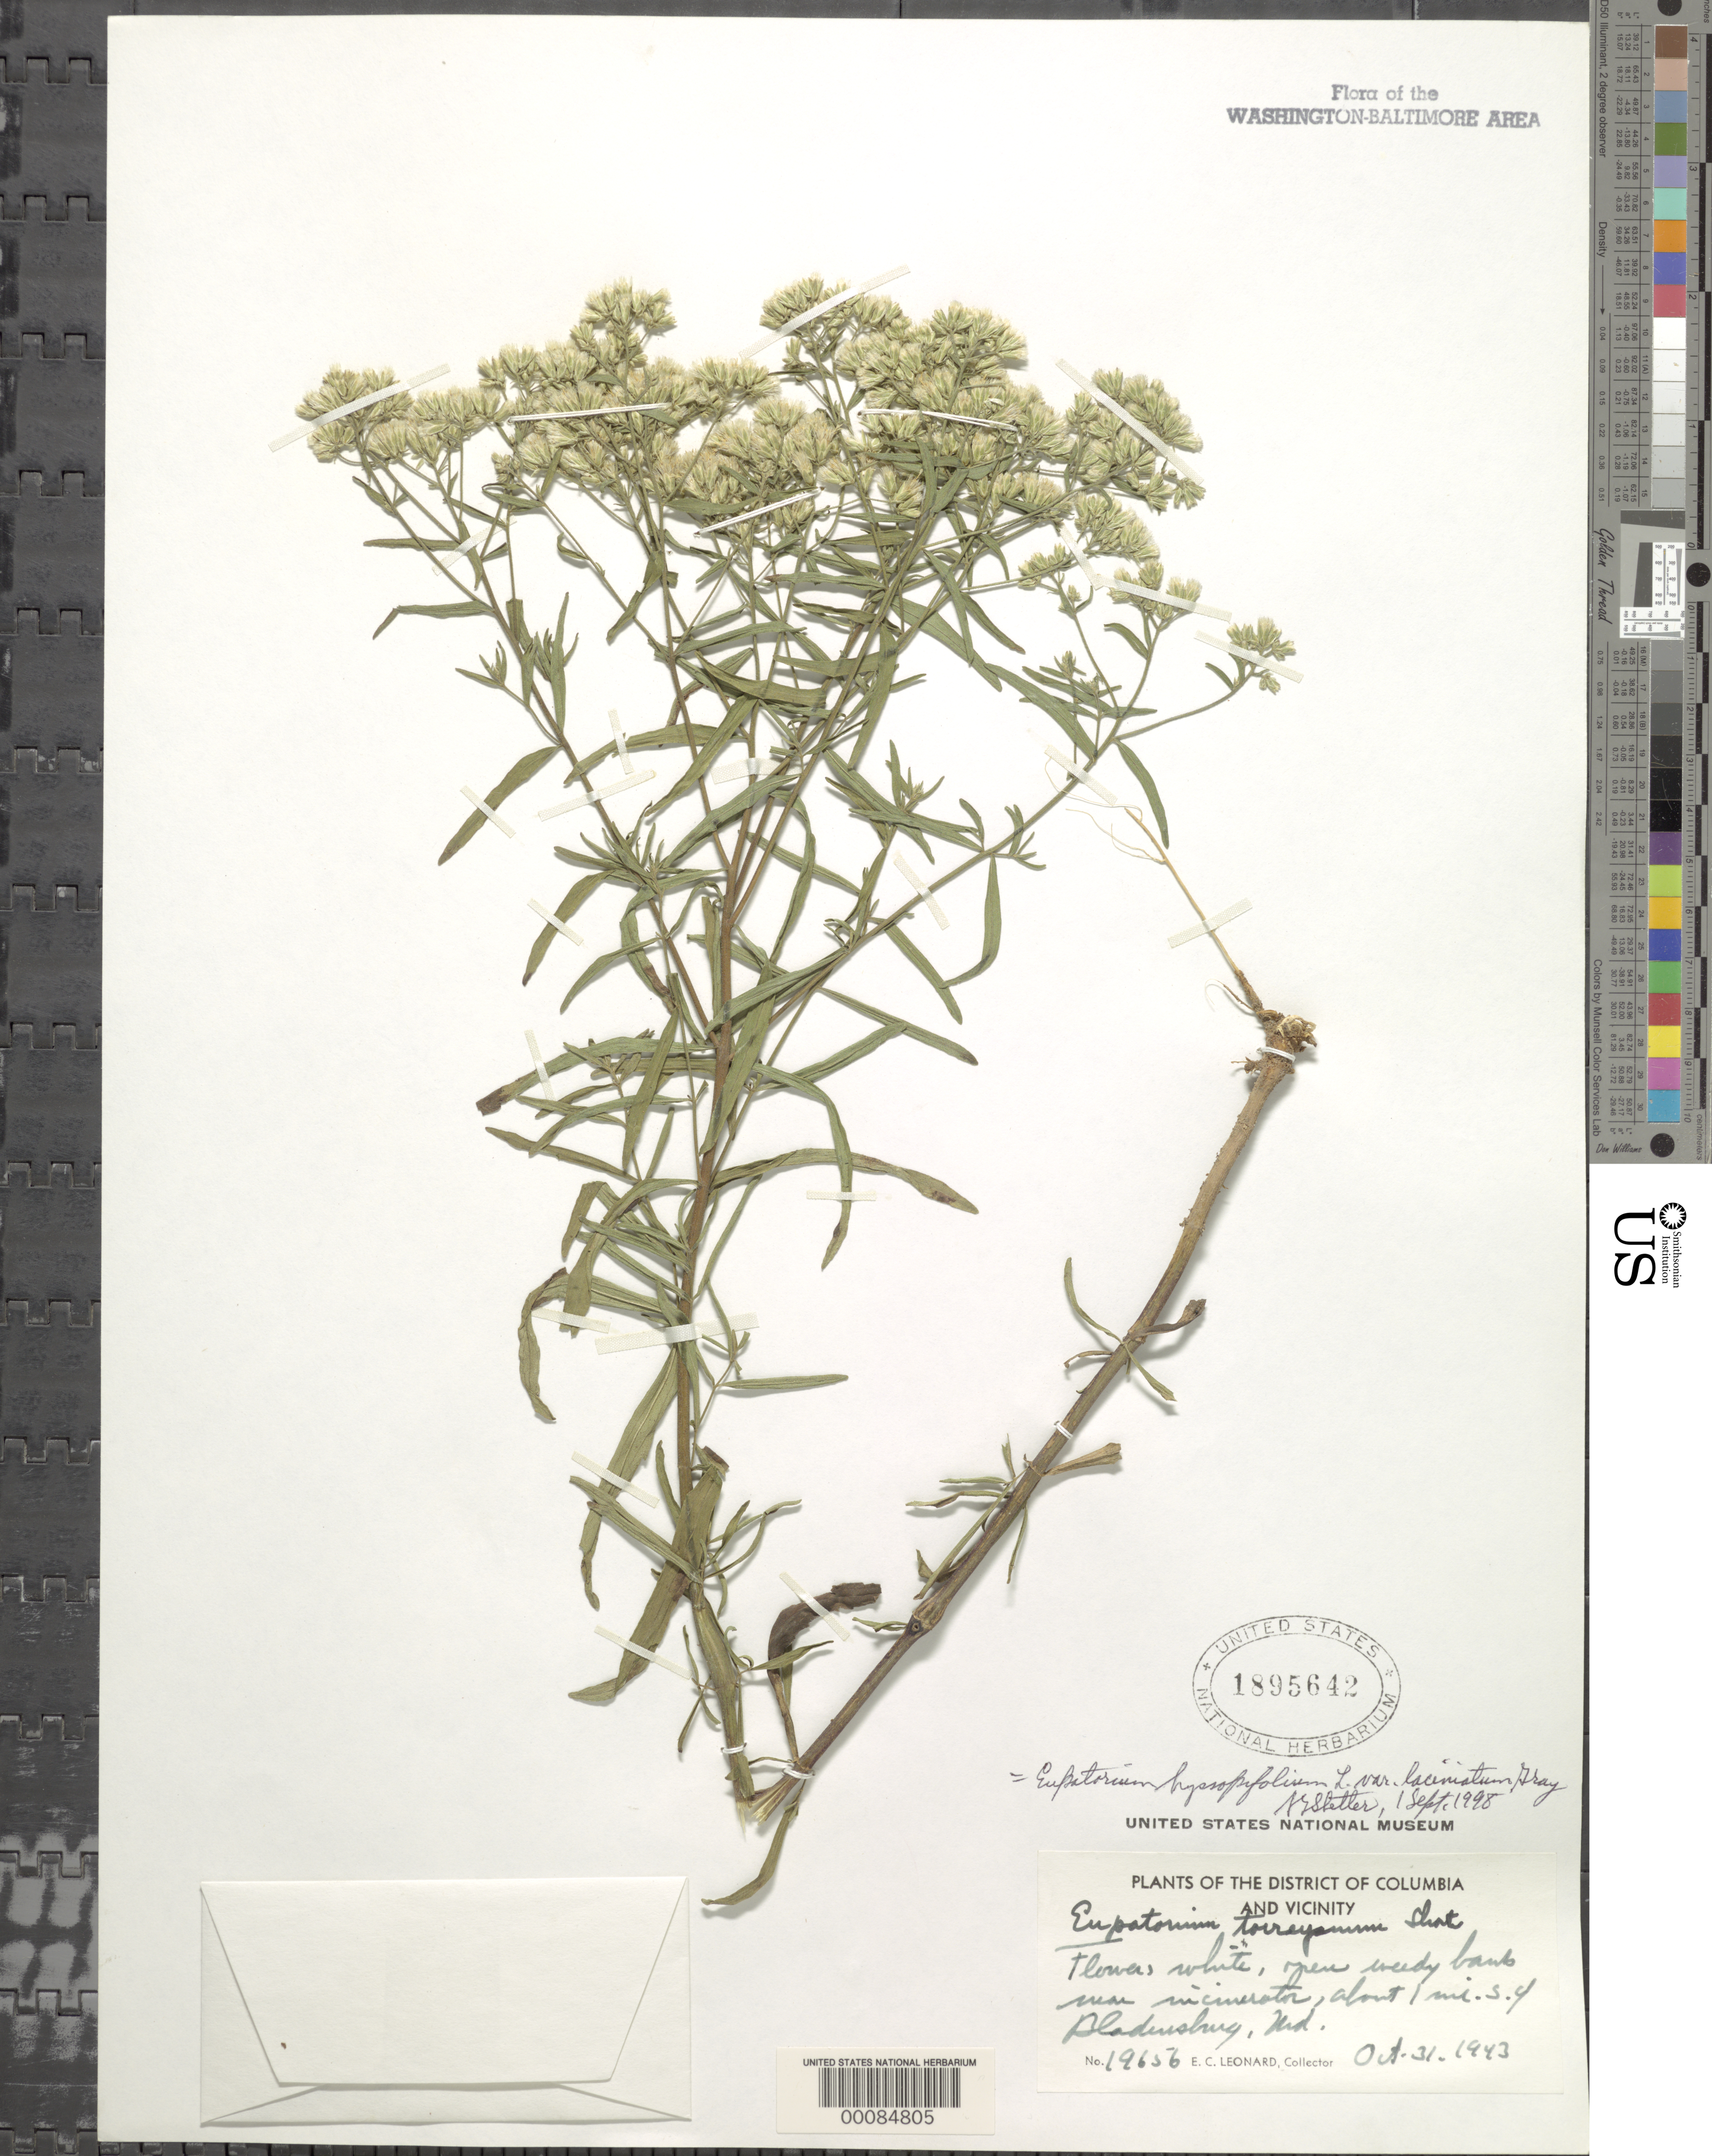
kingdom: Plantae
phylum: Tracheophyta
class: Magnoliopsida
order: Asterales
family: Asteraceae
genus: Eupatorium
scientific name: Eupatorium hyssopifolium var. laciniatum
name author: A. Gray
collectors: E. C. Leonard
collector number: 19656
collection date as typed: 31 Oct 1943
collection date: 1943-10-31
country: United States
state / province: Maryland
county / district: Prince George's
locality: South of Bladensburg near Incinerator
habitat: Open weedy bank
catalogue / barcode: US 1895642